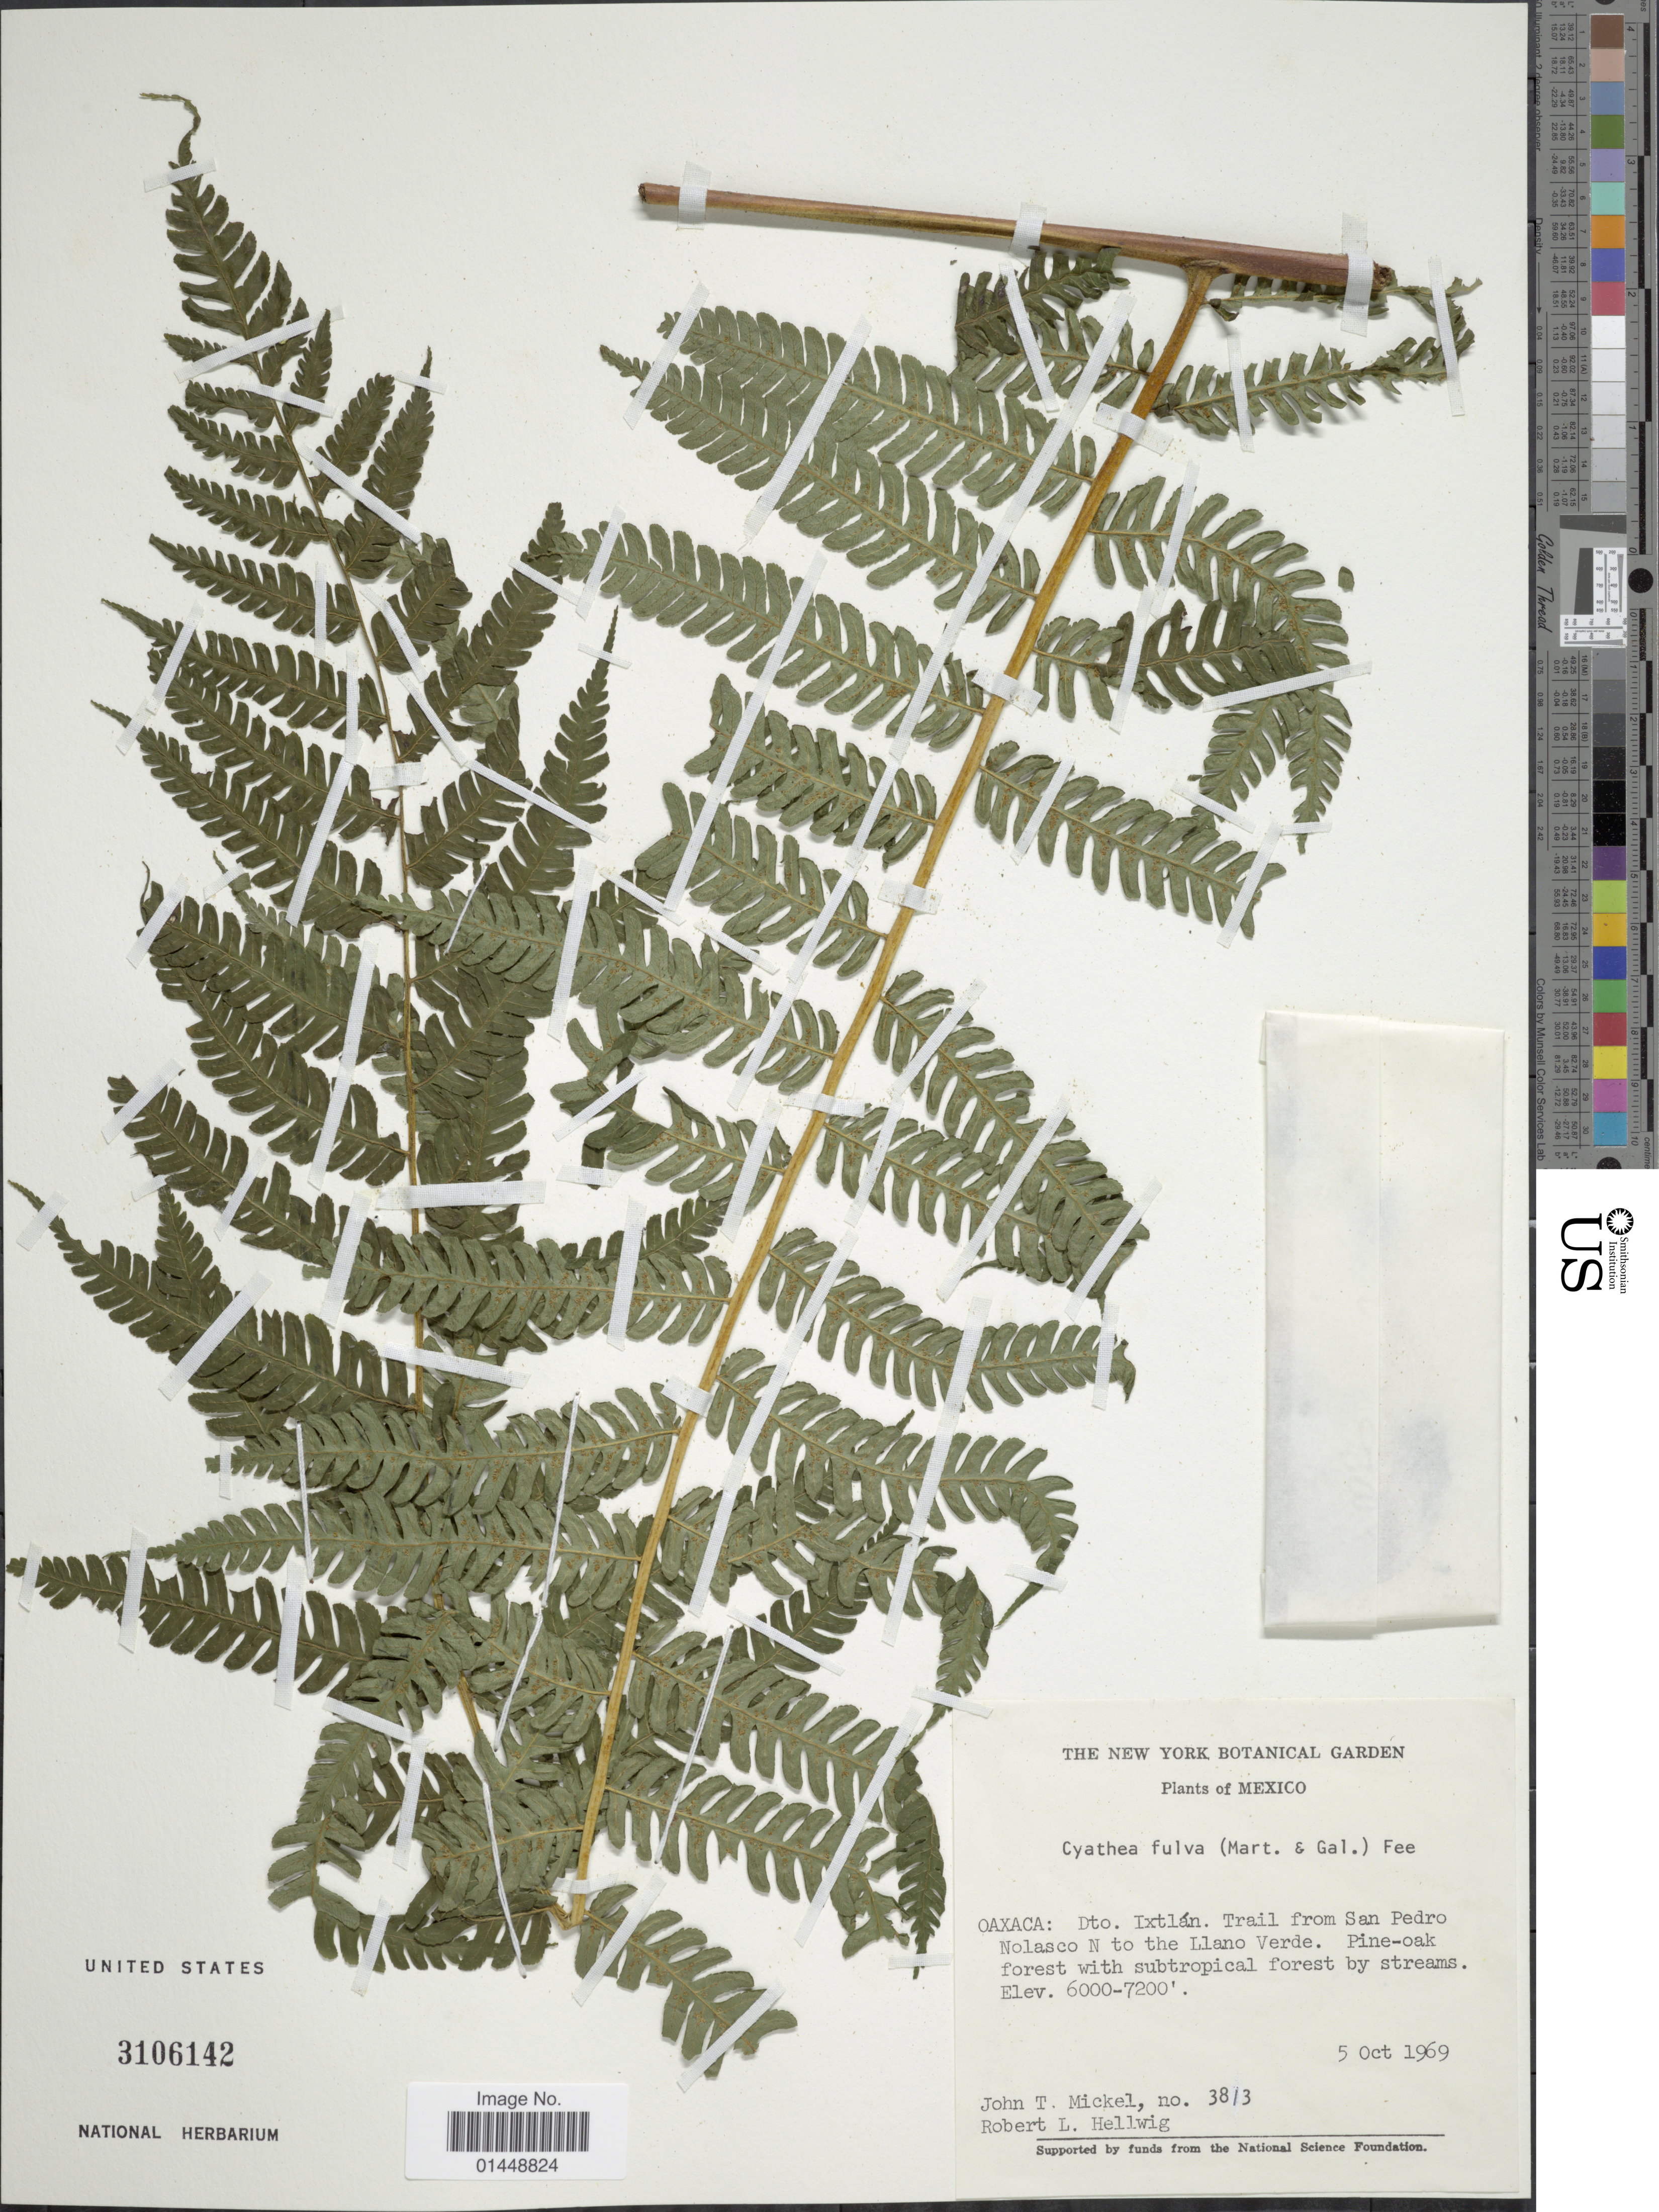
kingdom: Plantae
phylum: Tracheophyta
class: Polypodiopsida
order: Cyatheales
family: Cyatheaceae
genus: Cyathea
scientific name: Cyathea fulva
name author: (M. Martens & Galeotti) Fée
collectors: J. T. Mickel & R. Hellwig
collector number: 3813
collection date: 1969-10-05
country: Mexico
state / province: Oaxaca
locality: Oaxaca: Dto. Ixtlán. Trail from San Pedro Nolasco N to the Llano Verde.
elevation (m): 1829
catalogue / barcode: US 3106142